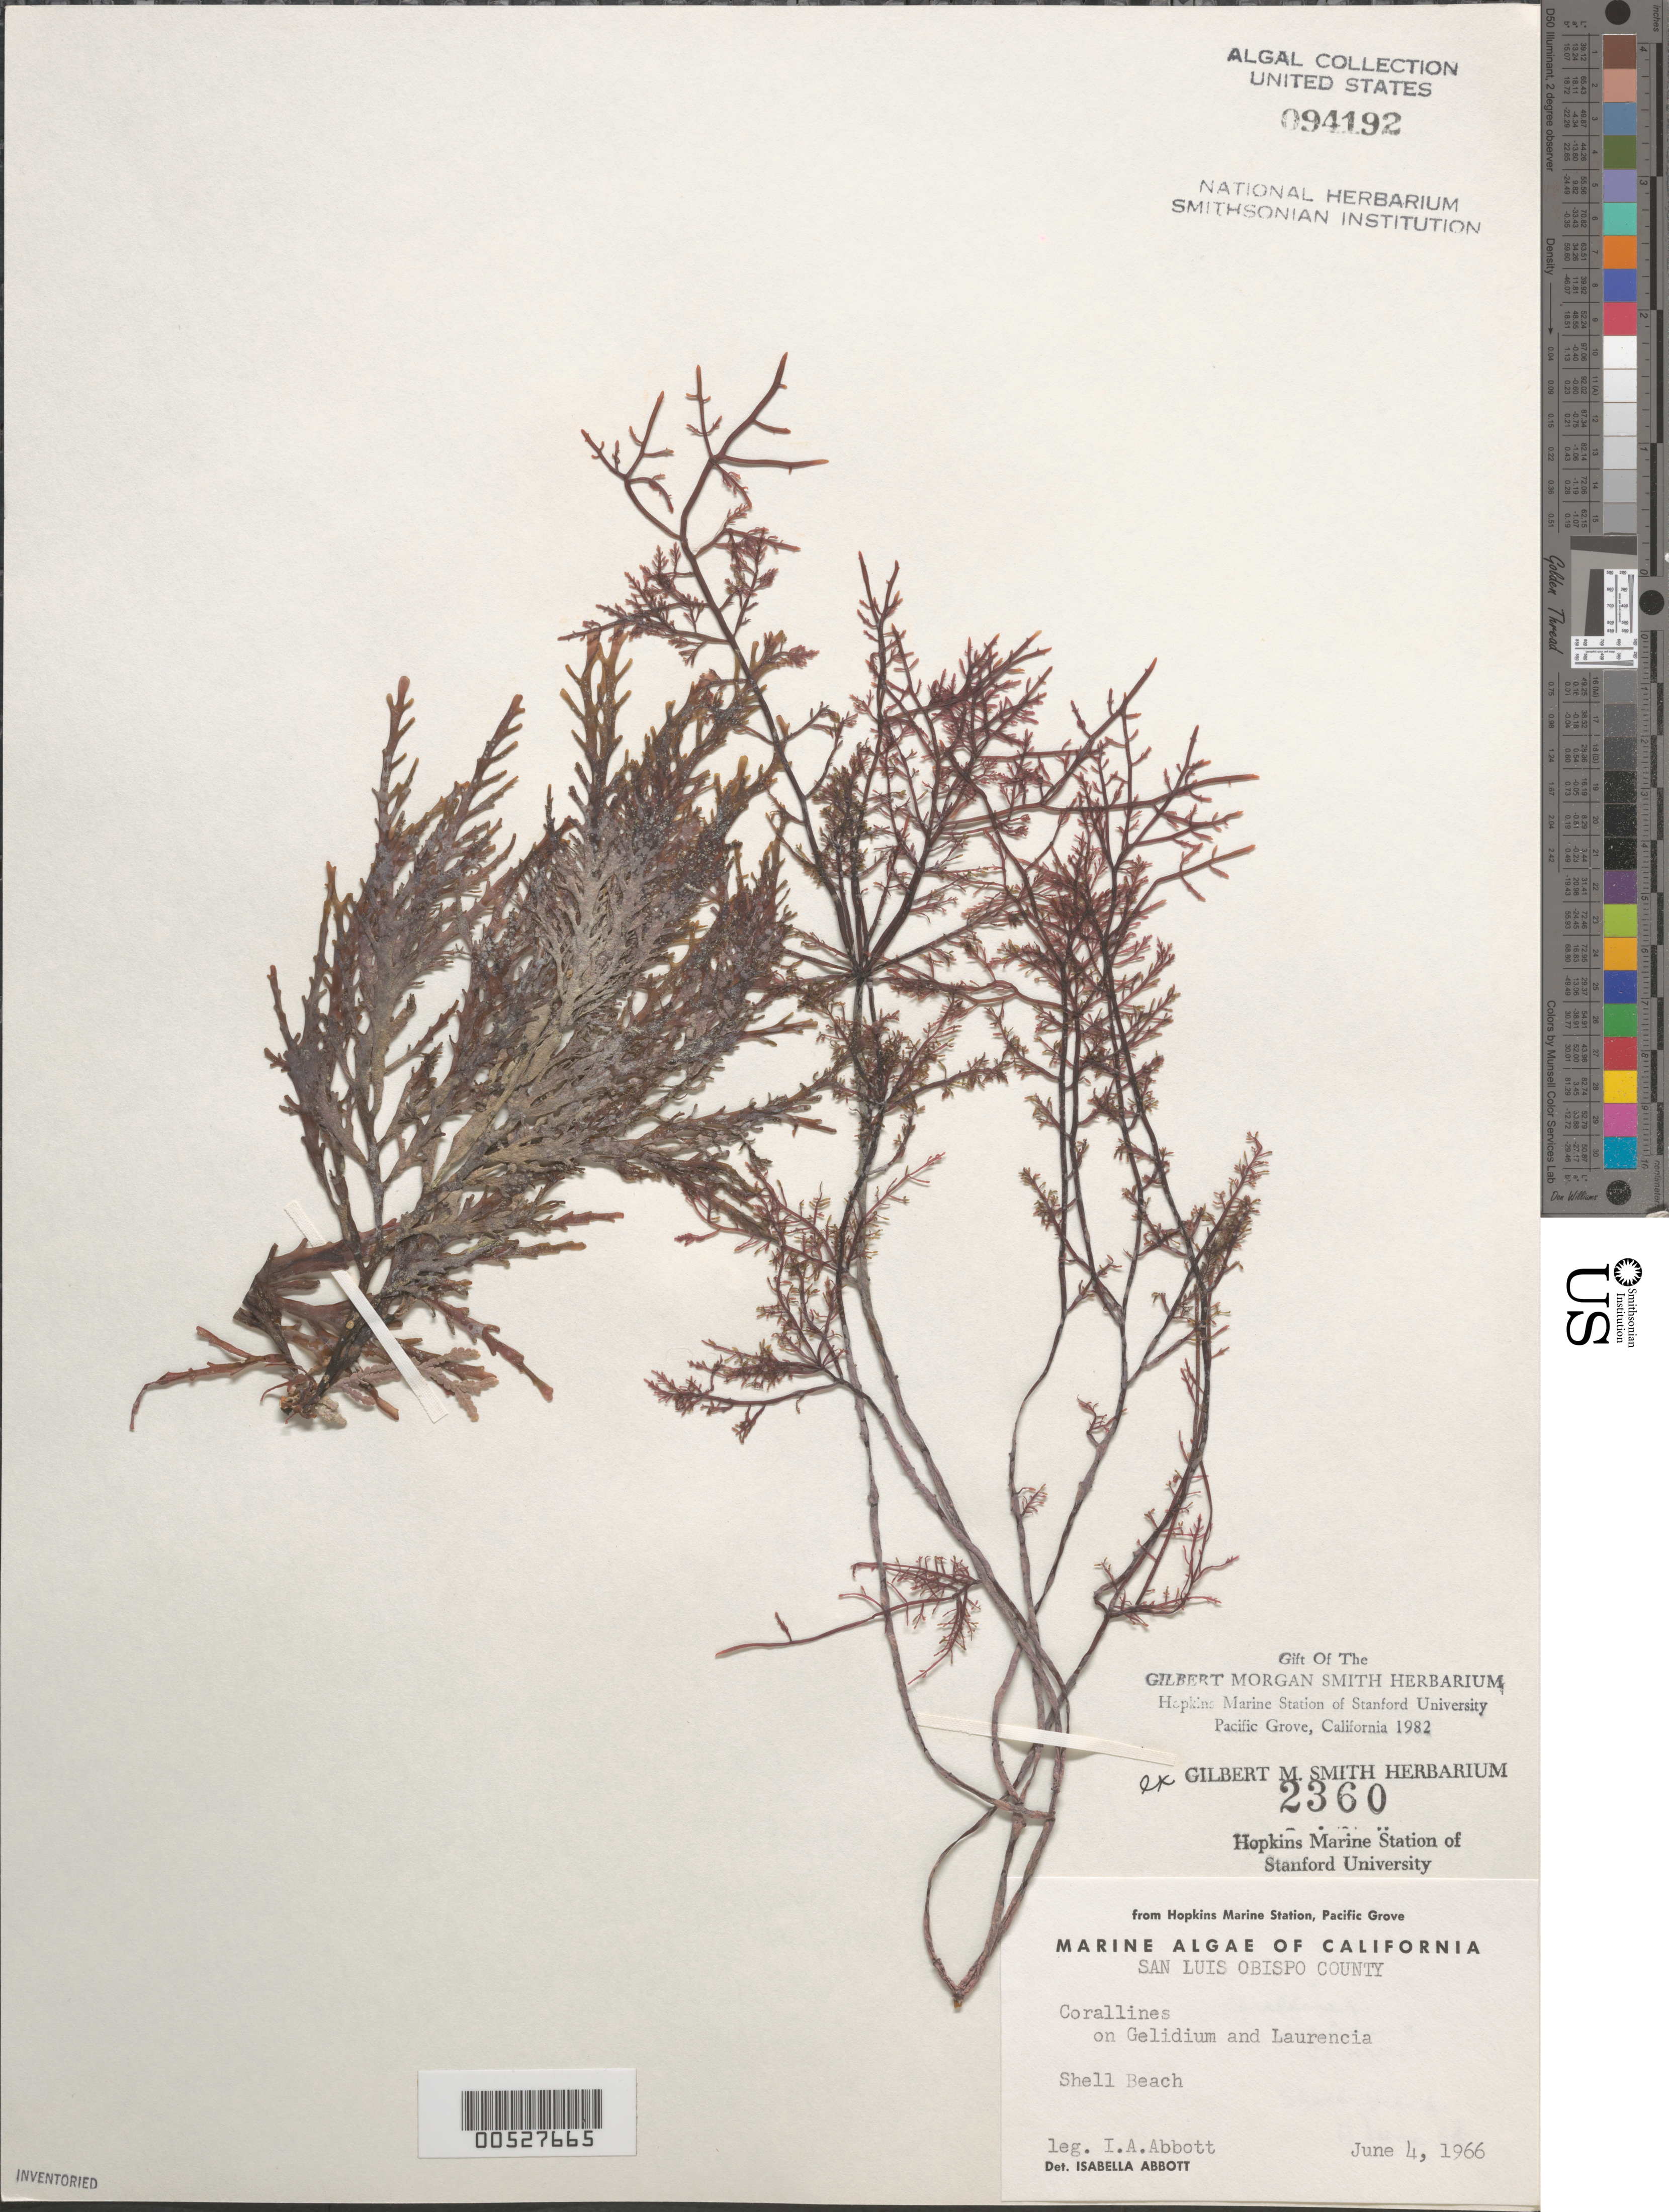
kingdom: Plantae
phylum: Rhodophyta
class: Florideophyceae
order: Corallinales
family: Corallinaceae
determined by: Abbott, Isabella A.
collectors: I. A. Abbott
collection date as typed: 04 Jun 1966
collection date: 1966-06-04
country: United States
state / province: California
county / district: San Luis Obispo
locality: Shell Beach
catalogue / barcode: US 94192